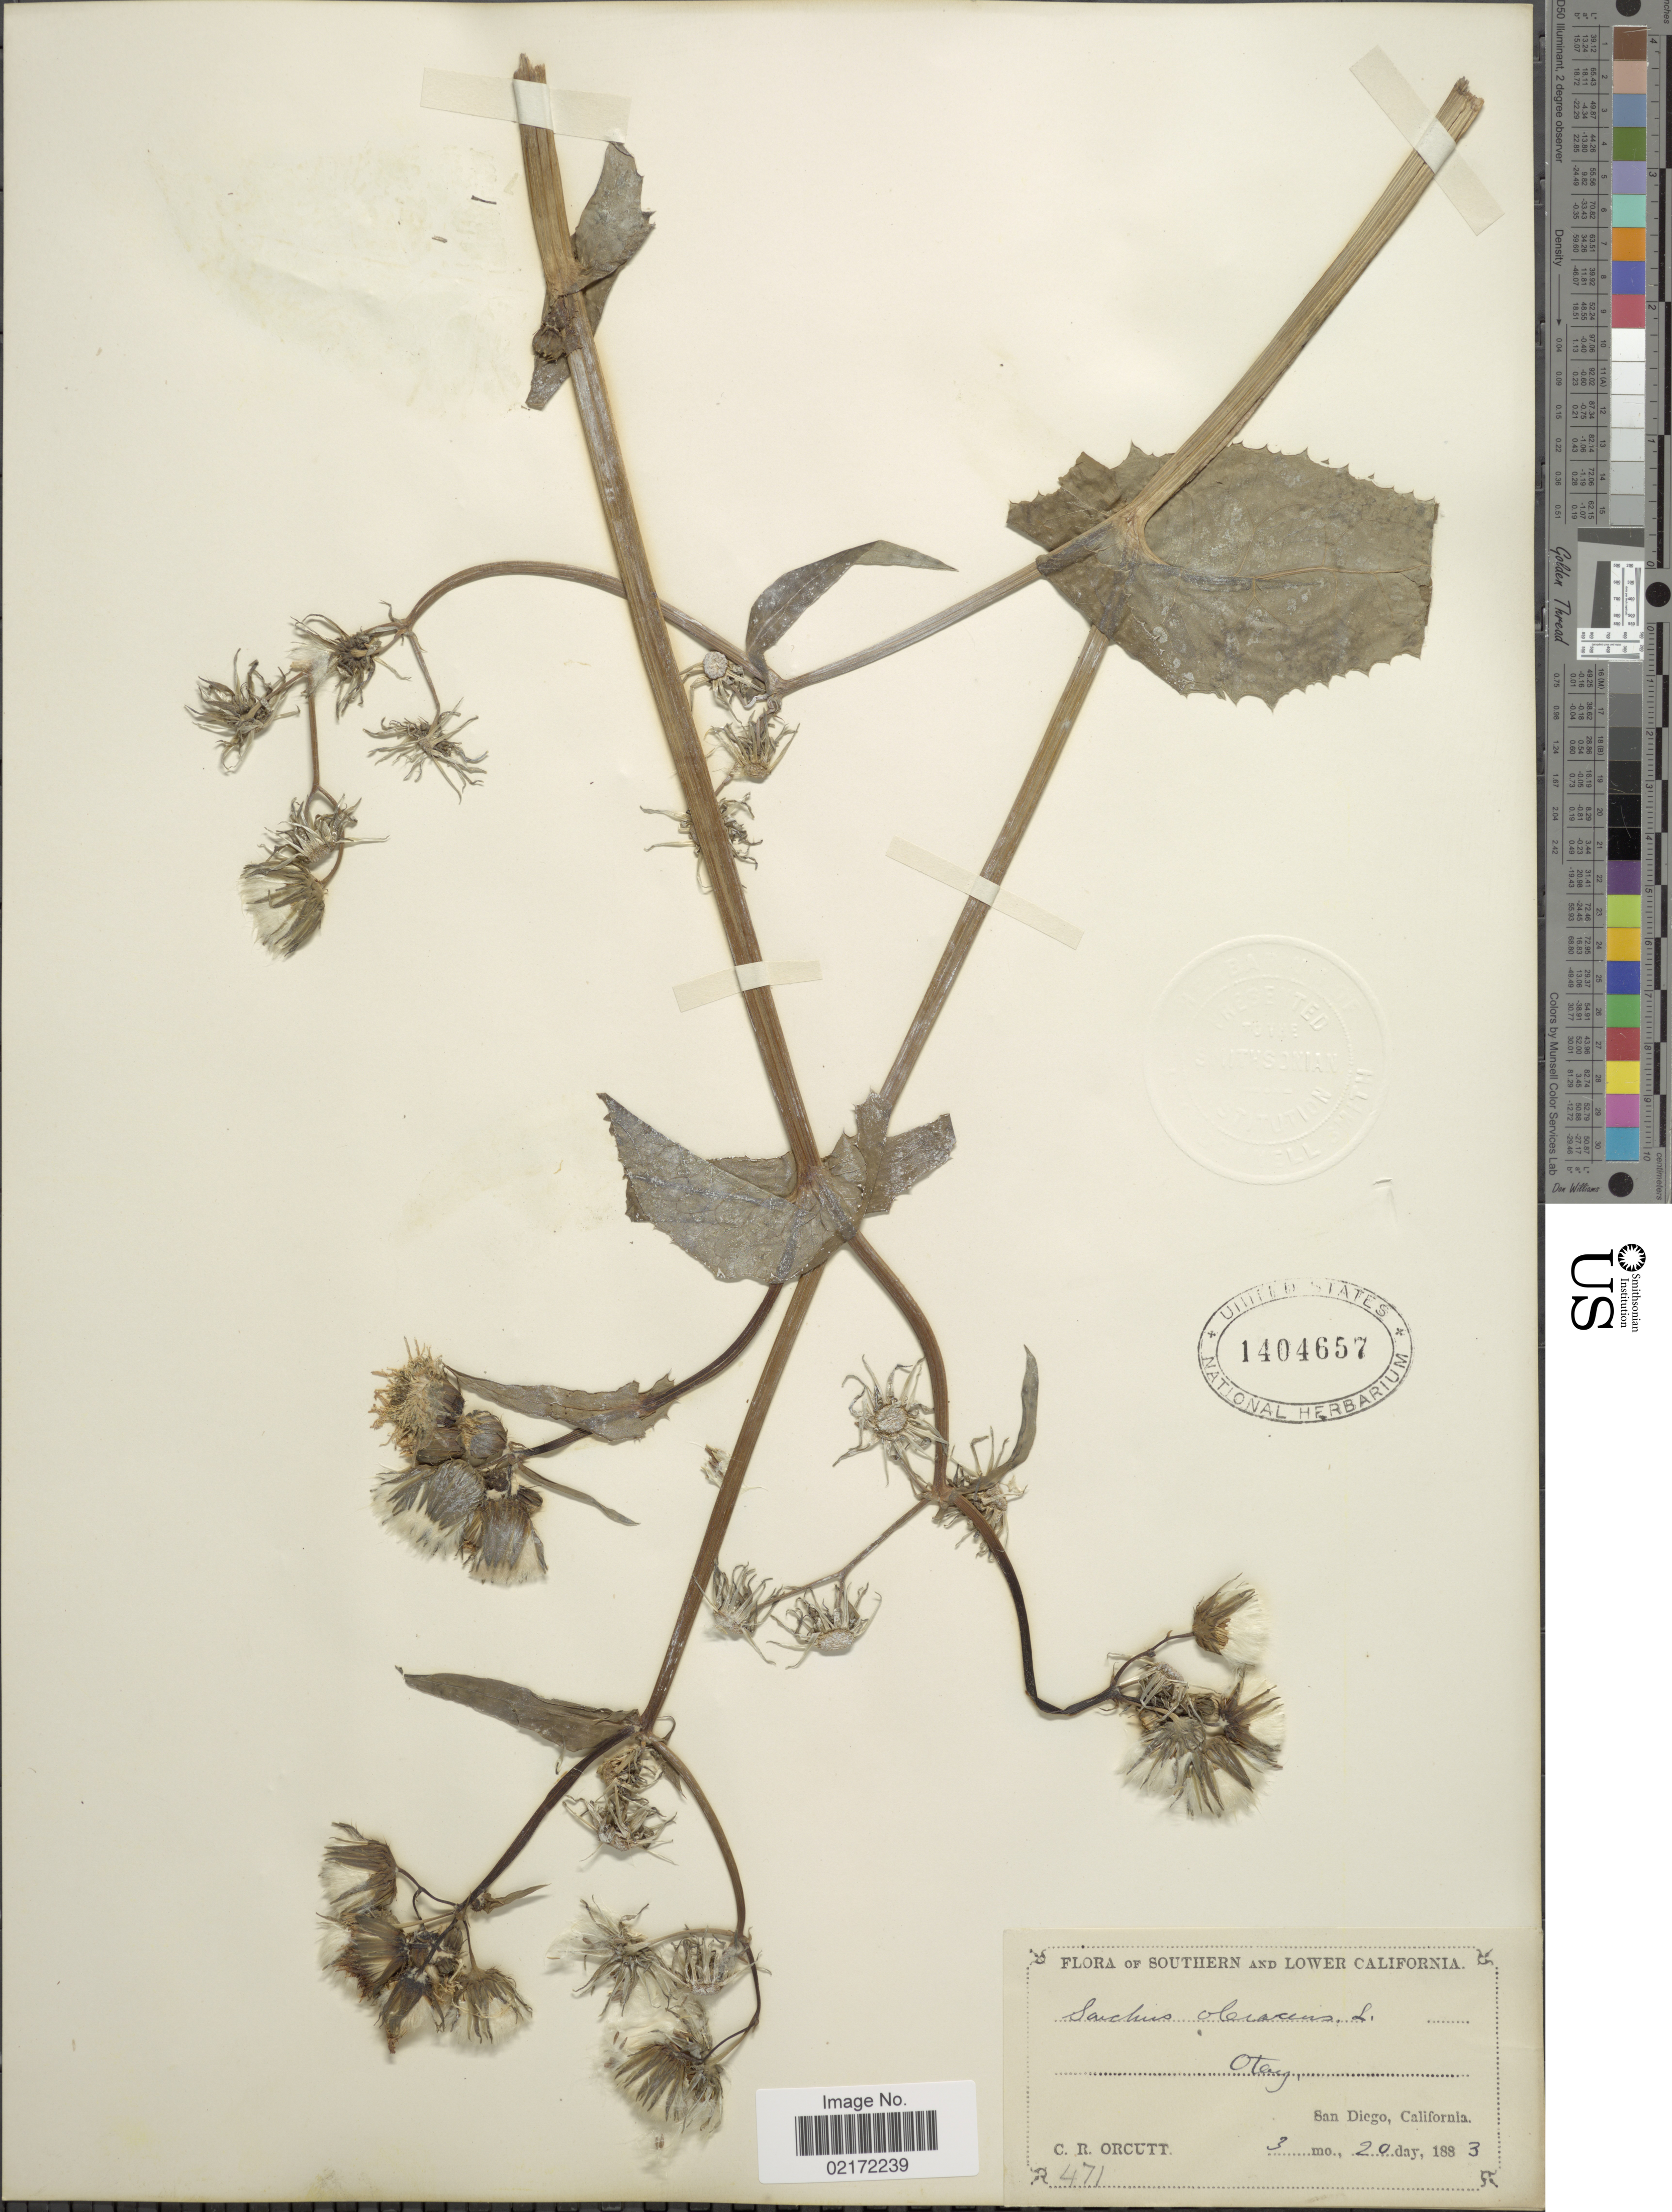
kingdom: Plantae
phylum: Tracheophyta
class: Magnoliopsida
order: Asterales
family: Asteraceae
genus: Sonchus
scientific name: Sonchus oleraceus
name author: L.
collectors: C. R. Orcutt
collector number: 471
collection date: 1883-03-20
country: United States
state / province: California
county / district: San Diego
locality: Southern and Lower California. Otay, San Diego, California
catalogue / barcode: US 1404657